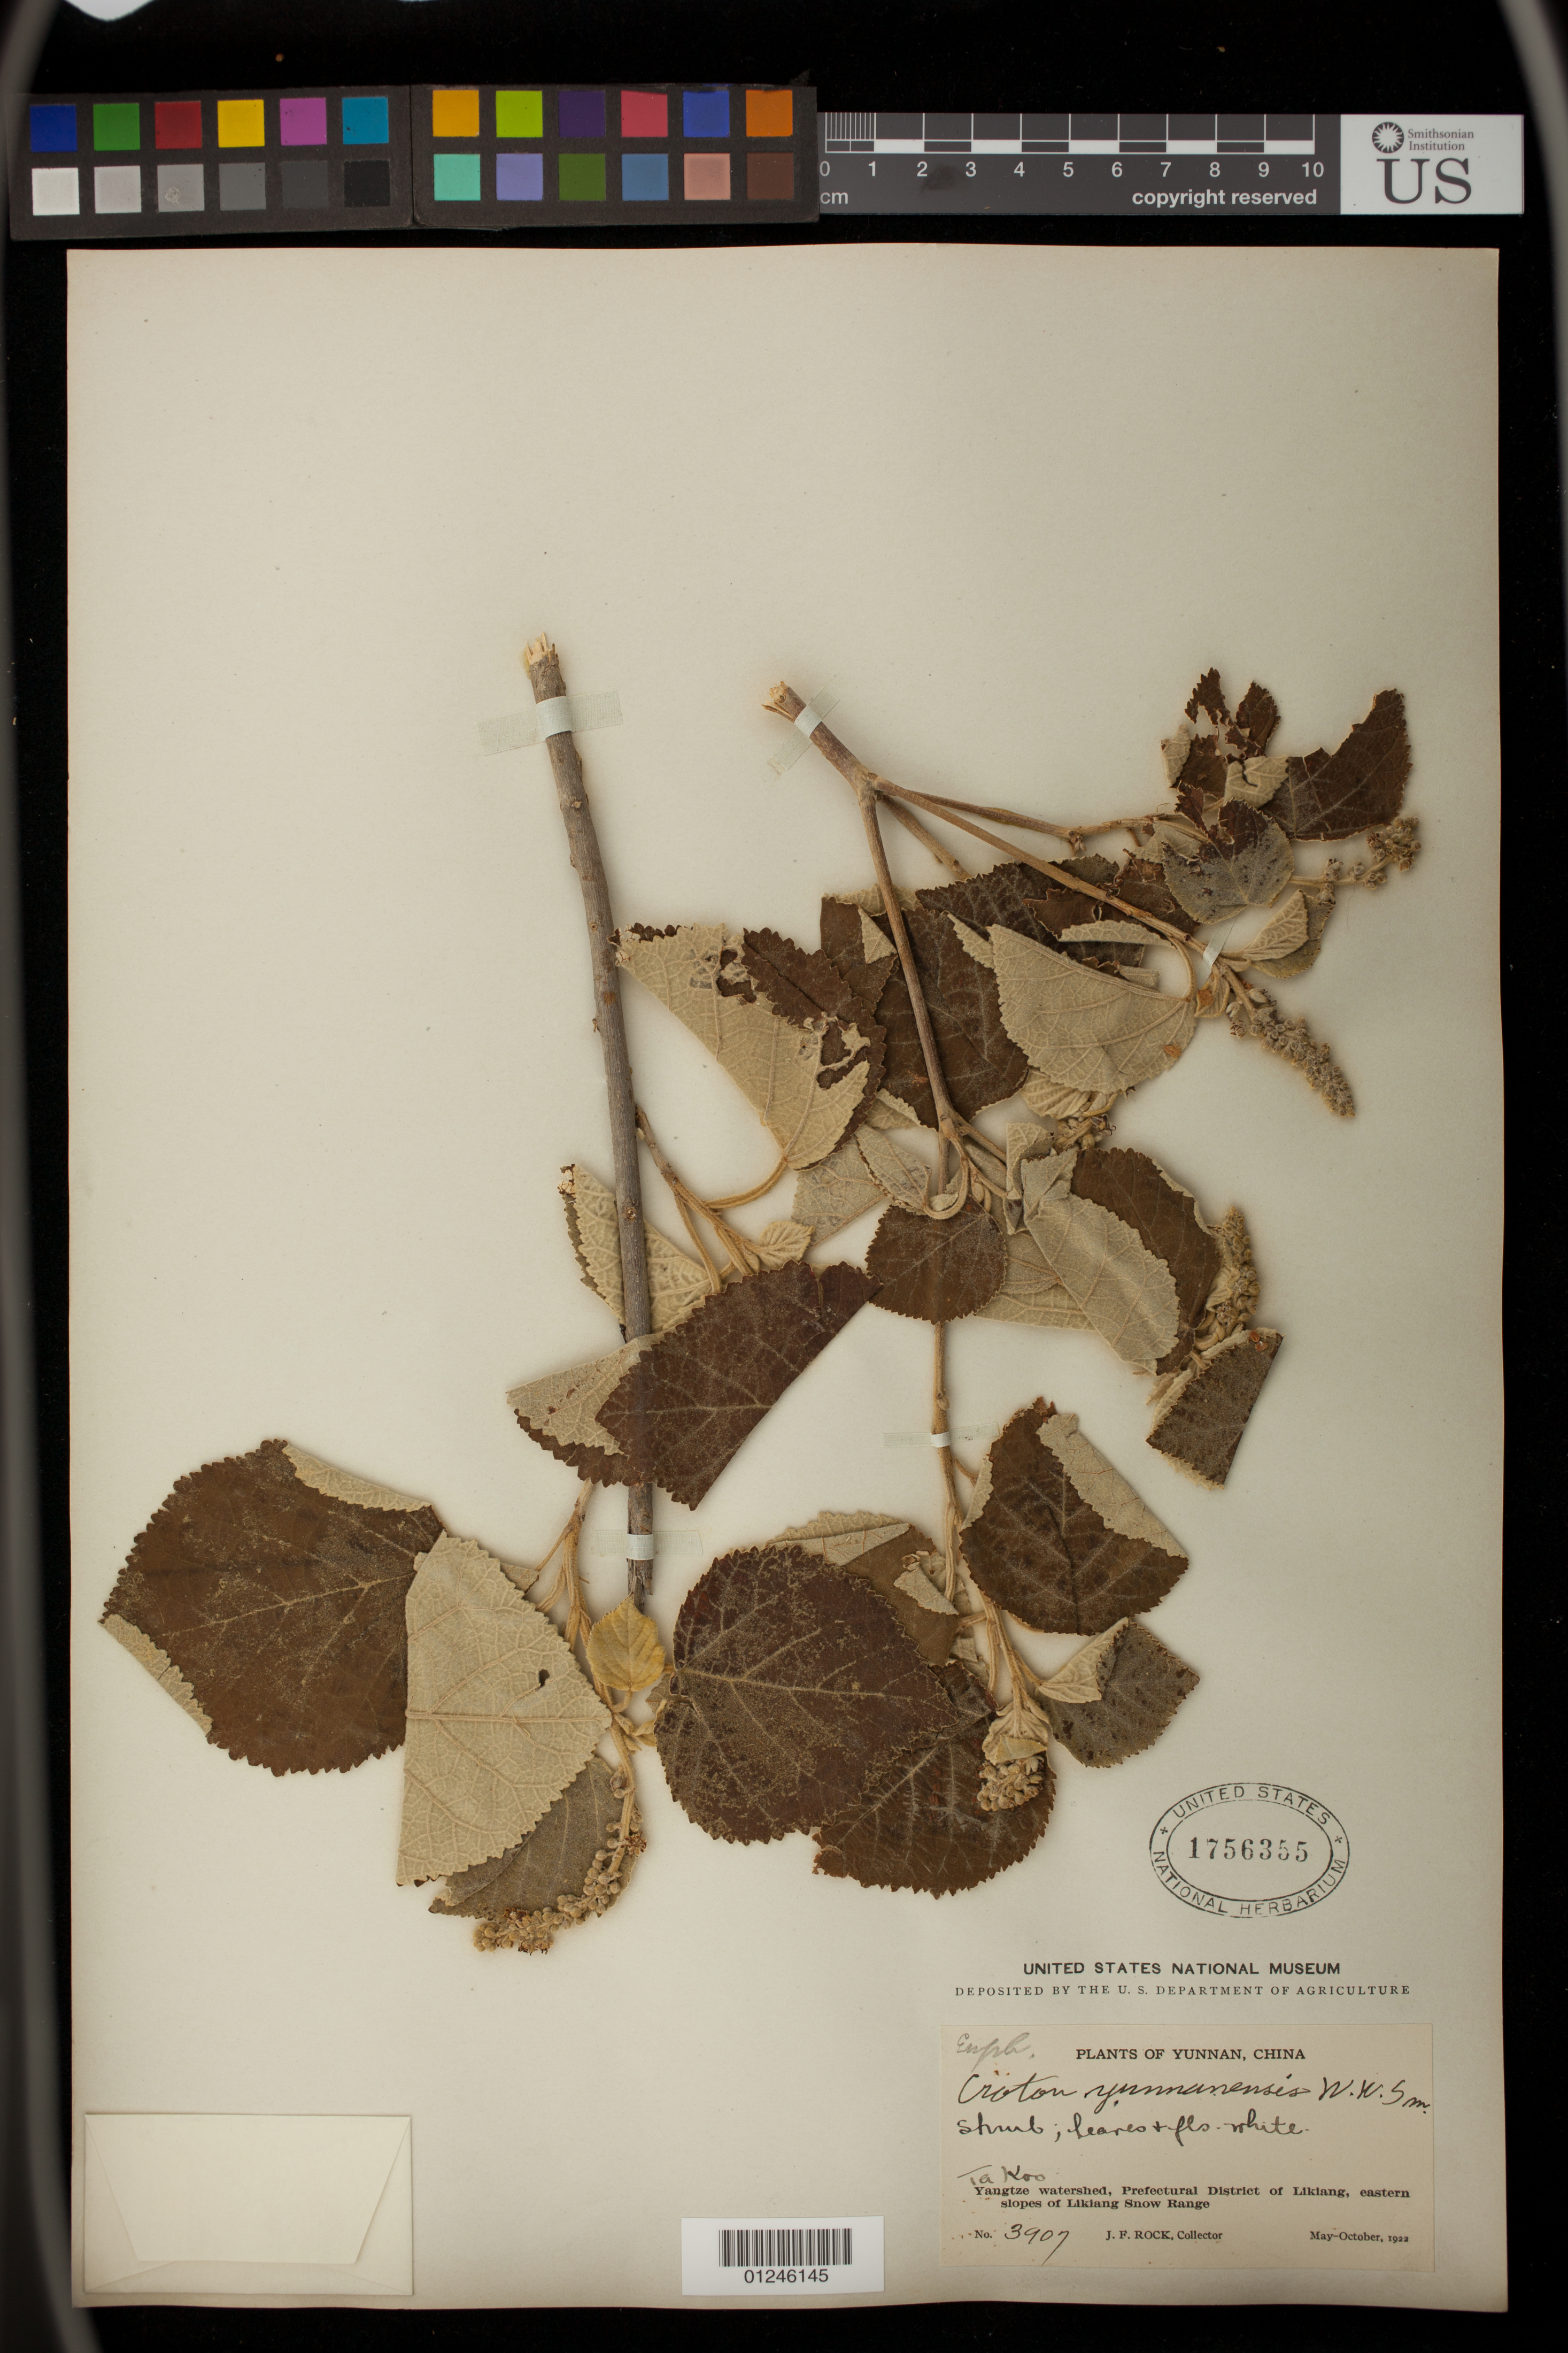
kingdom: Plantae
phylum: Tracheophyta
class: Magnoliopsida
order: Malpighiales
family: Euphorbiaceae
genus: Croton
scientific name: Croton yunnanensis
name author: W.W. Sm.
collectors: J. F. Rock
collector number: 3907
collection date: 1922-05/1922-10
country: China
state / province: Yunnan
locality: Ta Koo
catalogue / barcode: US 1756355